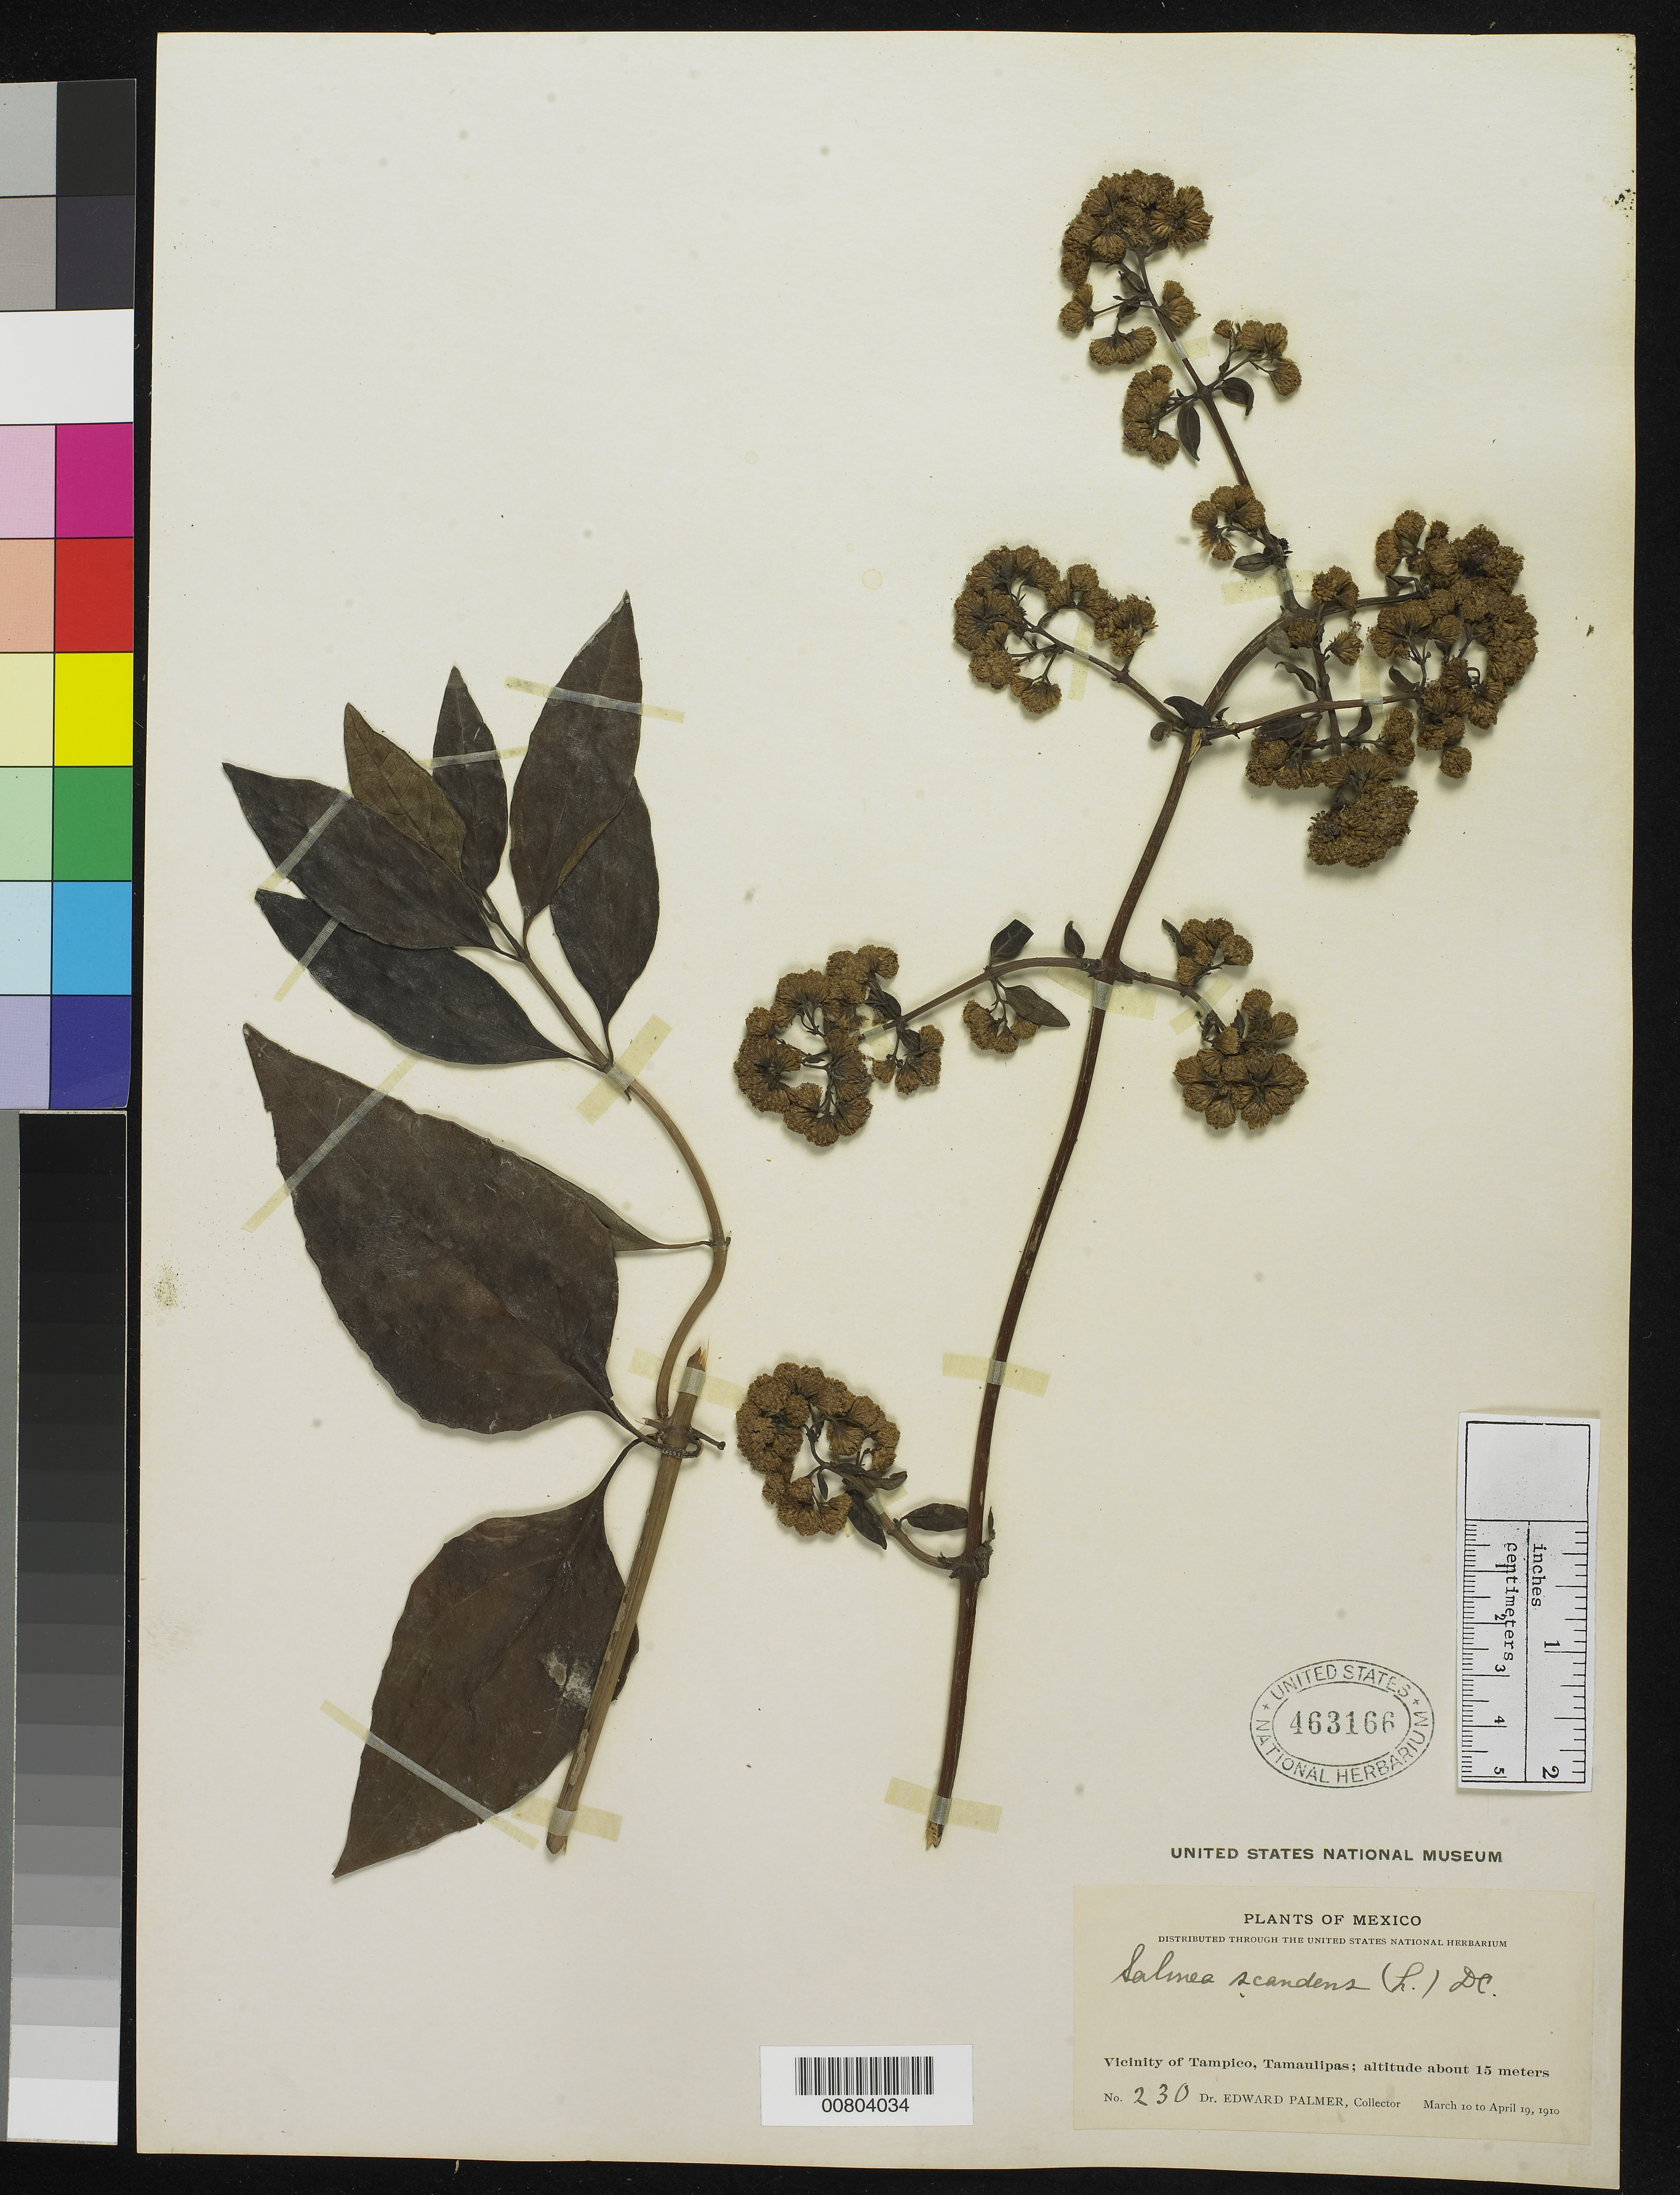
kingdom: Plantae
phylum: Tracheophyta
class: Magnoliopsida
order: Asterales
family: Asteraceae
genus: Salmea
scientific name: Salmea scandens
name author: (L.) DC.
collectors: E. Palmer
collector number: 230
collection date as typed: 10 Mar 1910 to 19 Apr 1910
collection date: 1910-03-10/1910-04-19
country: Mexico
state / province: Tamaulipas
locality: Vicinity of Tampico, Tamaulipas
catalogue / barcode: US 463166